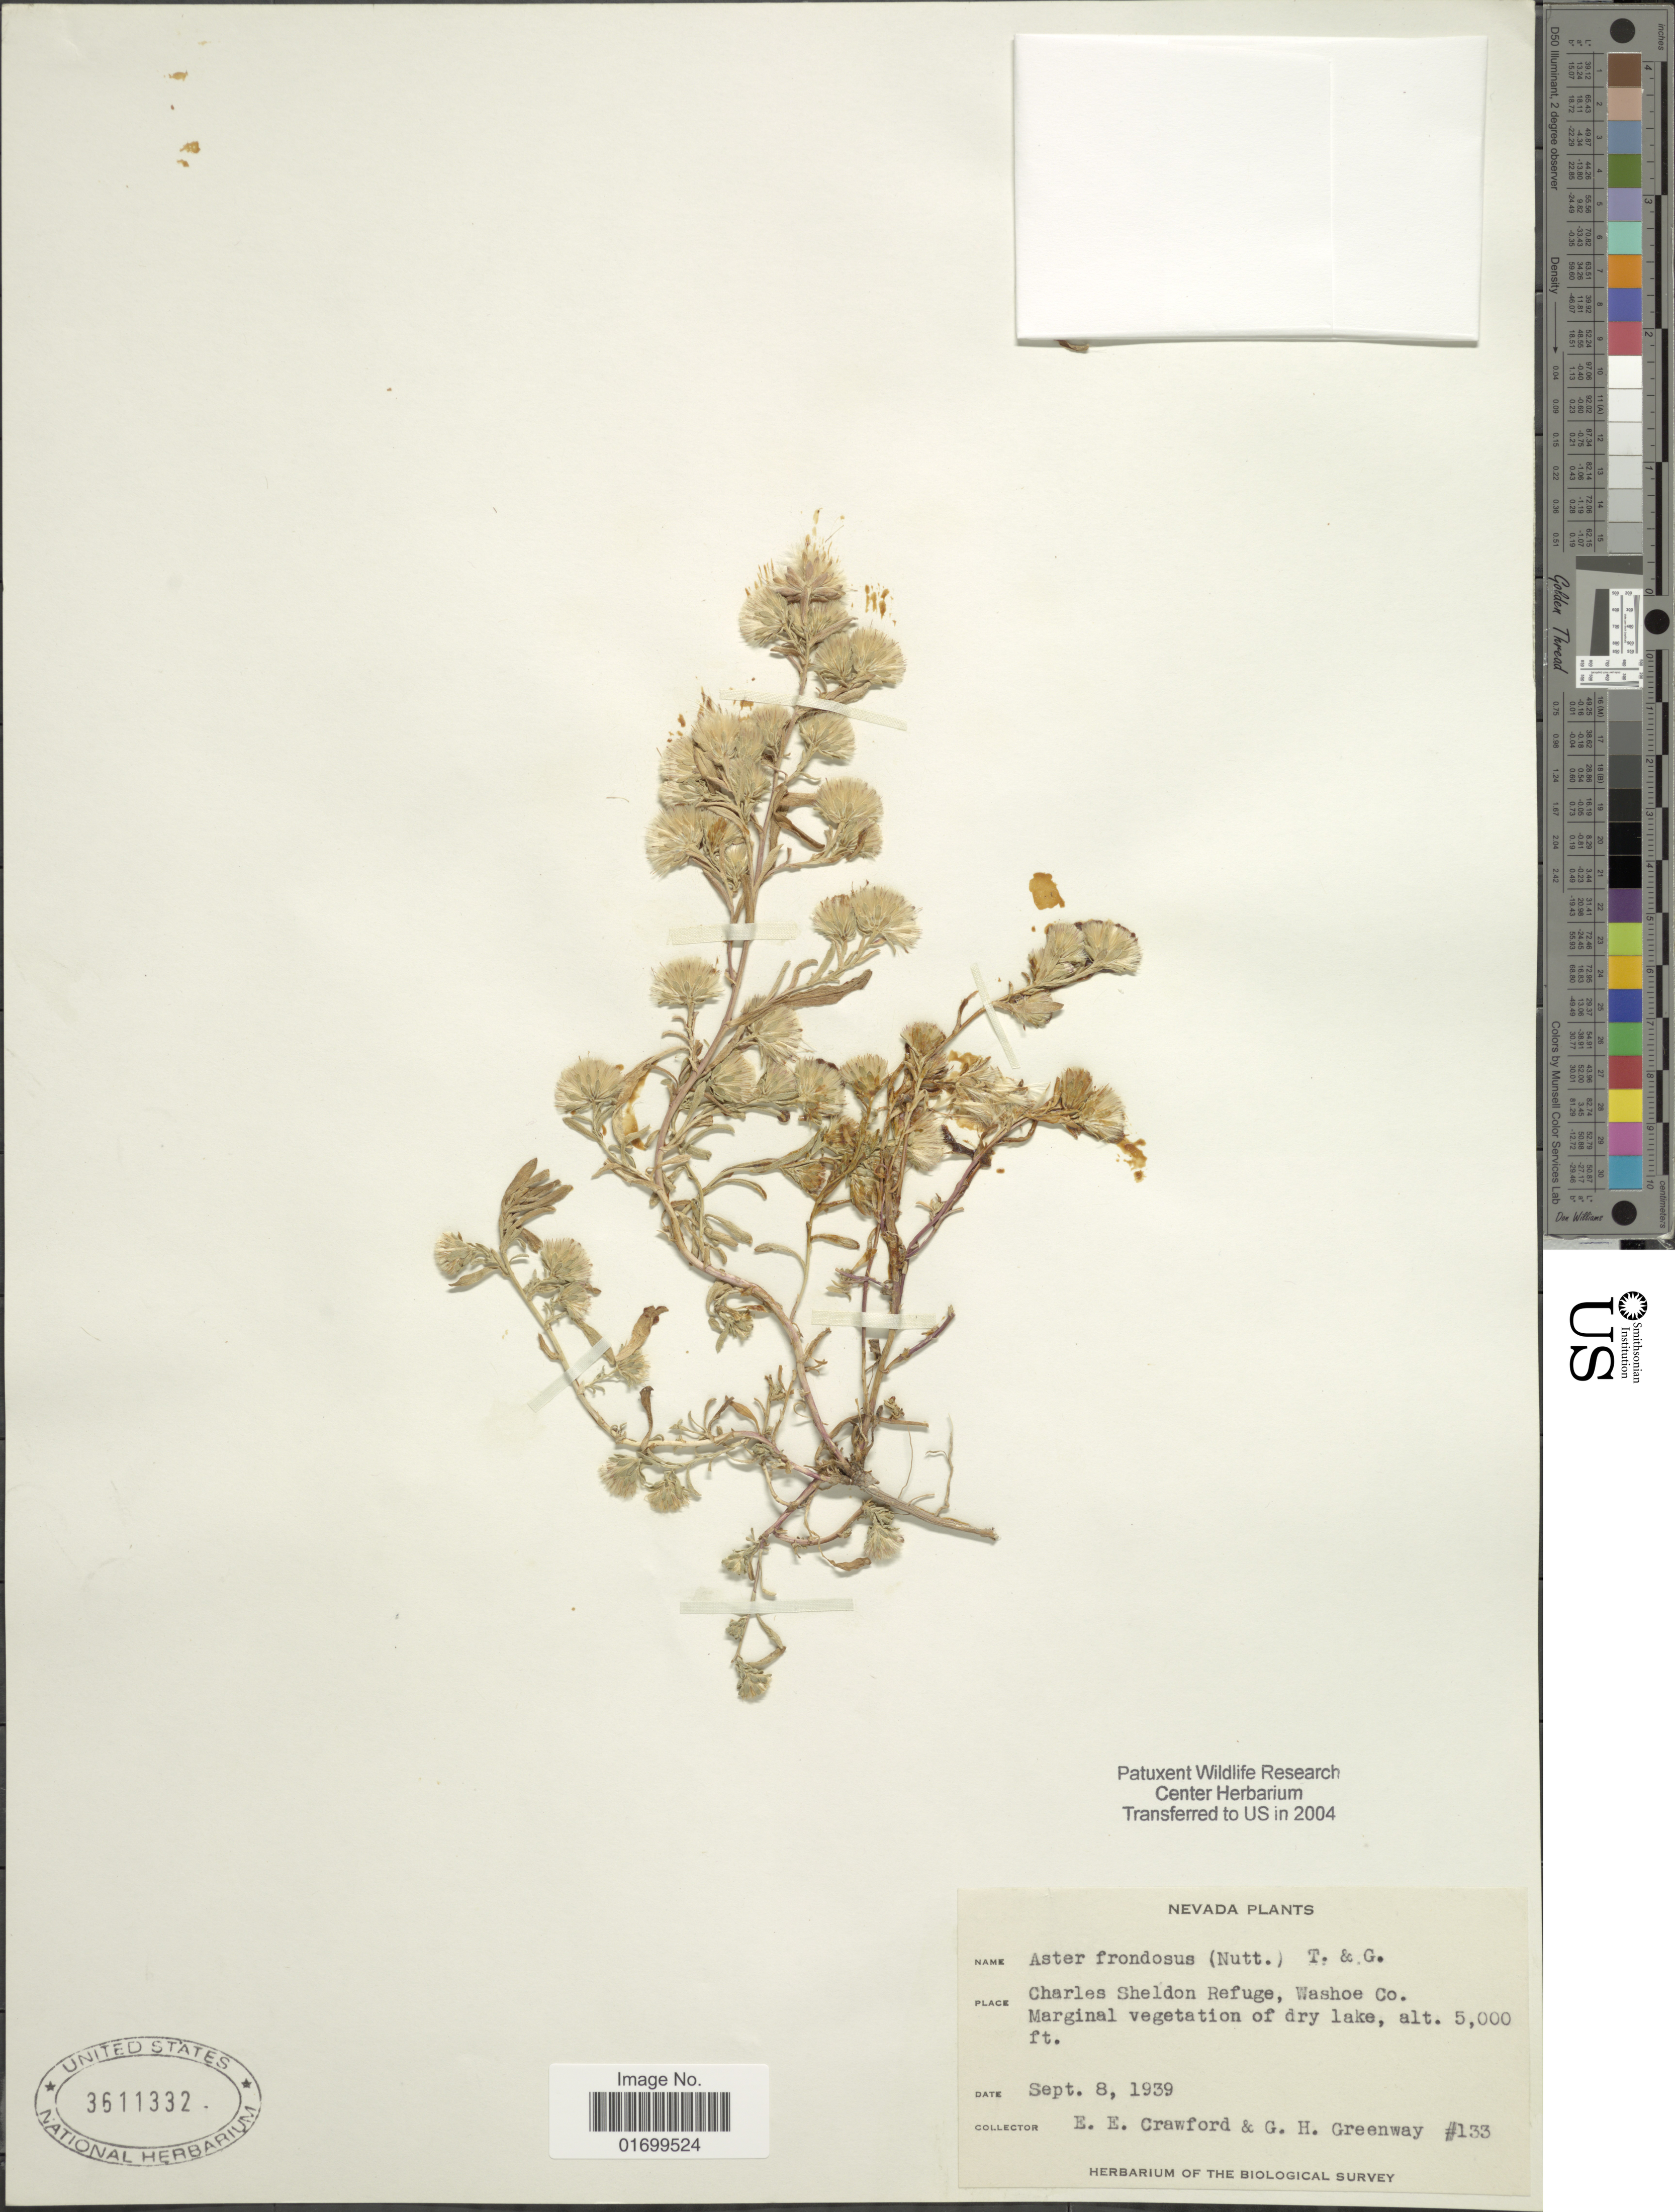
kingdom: Plantae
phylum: Tracheophyta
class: Magnoliopsida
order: Asterales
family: Asteraceae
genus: Symphyotrichum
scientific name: Symphyotrichum frondosum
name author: (Nutt.) G.L. Nesom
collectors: E. Crawford & G. Greenway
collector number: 133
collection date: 1939-09-08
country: United States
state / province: Nevada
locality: Charles Sheldon Refuge, Washoe Co., Marginal vegetation of dry lake.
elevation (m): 1524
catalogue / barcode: US 3611332